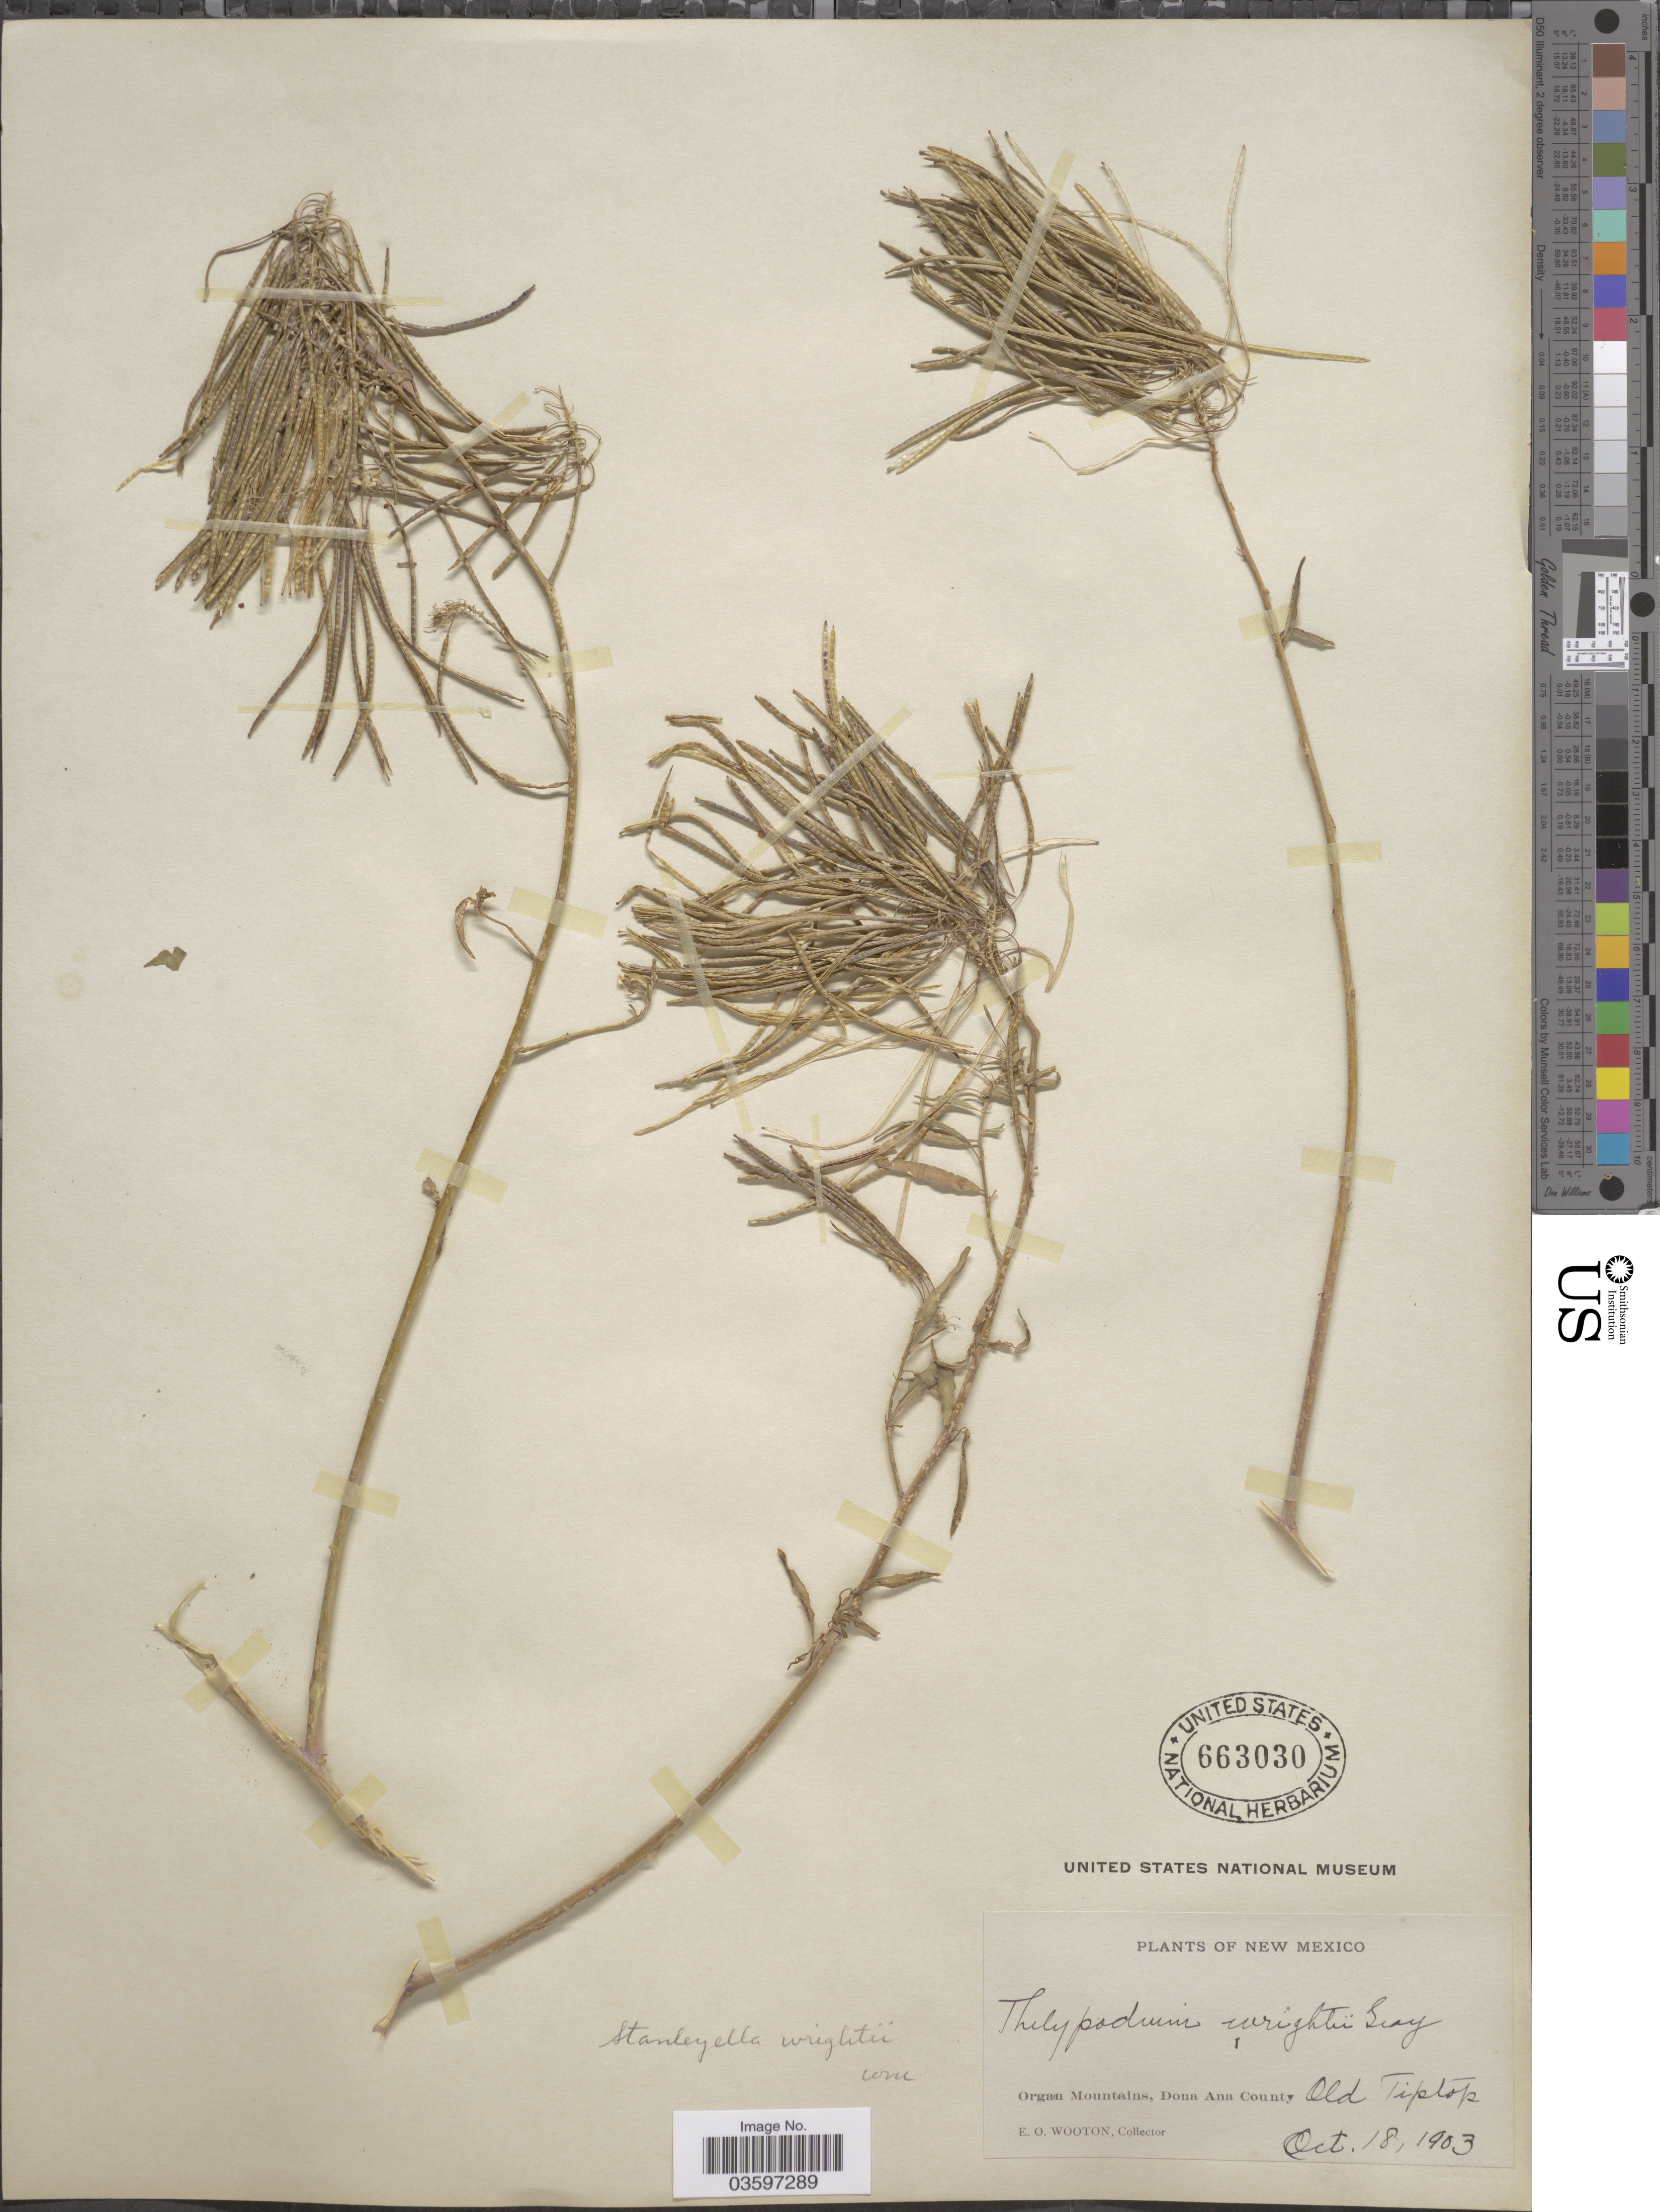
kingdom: Plantae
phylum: Tracheophyta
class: Magnoliopsida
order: Brassicales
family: Brassicaceae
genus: Stanleyella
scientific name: Stanleyella wrightii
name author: Rydb.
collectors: E. O. Wooton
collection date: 1903-10-18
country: United States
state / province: New Mexico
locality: Organ Mountains, Dona Ana County. Old Tiptop.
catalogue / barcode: US 663030